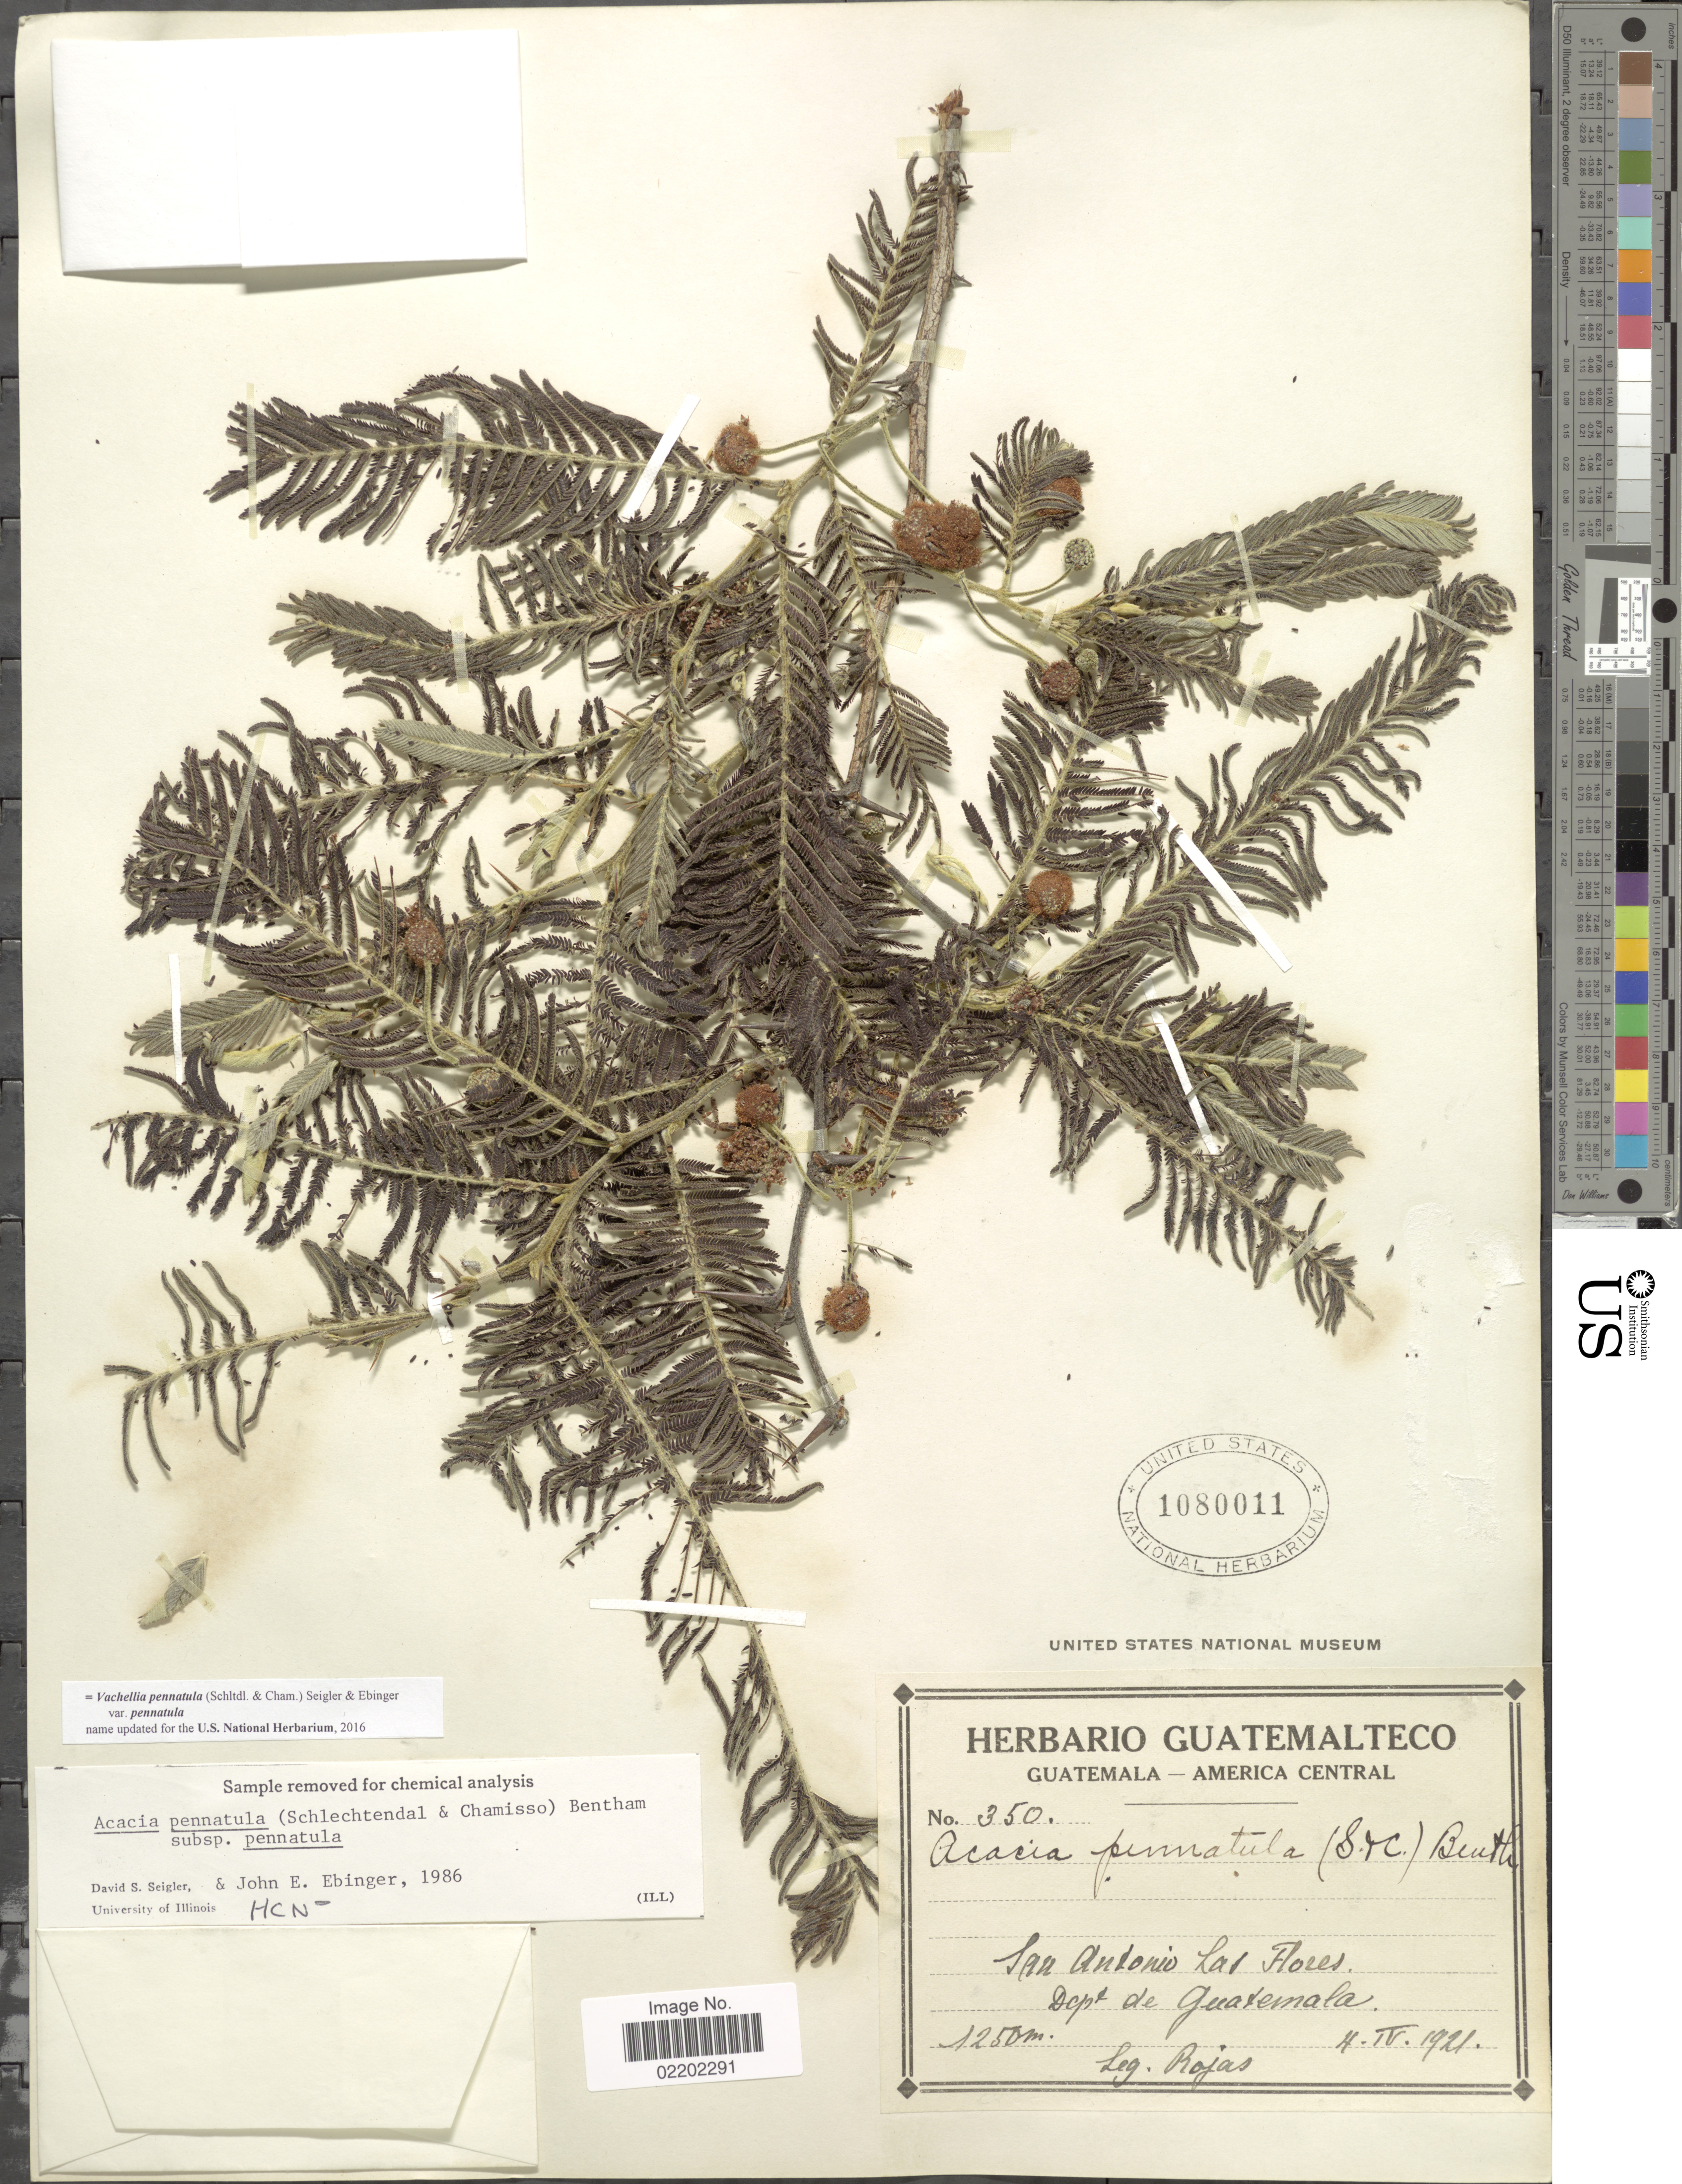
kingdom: Plantae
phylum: Tracheophyta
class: Magnoliopsida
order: Fabales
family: Fabaceae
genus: Vachellia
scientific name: Vachellia pennatula var. pennatula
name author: (Schltdl. & Cham.) Seigler & Ebinger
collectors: Rojas, --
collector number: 350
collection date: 1921-04-04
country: Guatemala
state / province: Guatemala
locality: San Antonio Las Flores Dept. de Guatemala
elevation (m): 1250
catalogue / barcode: US 1080011